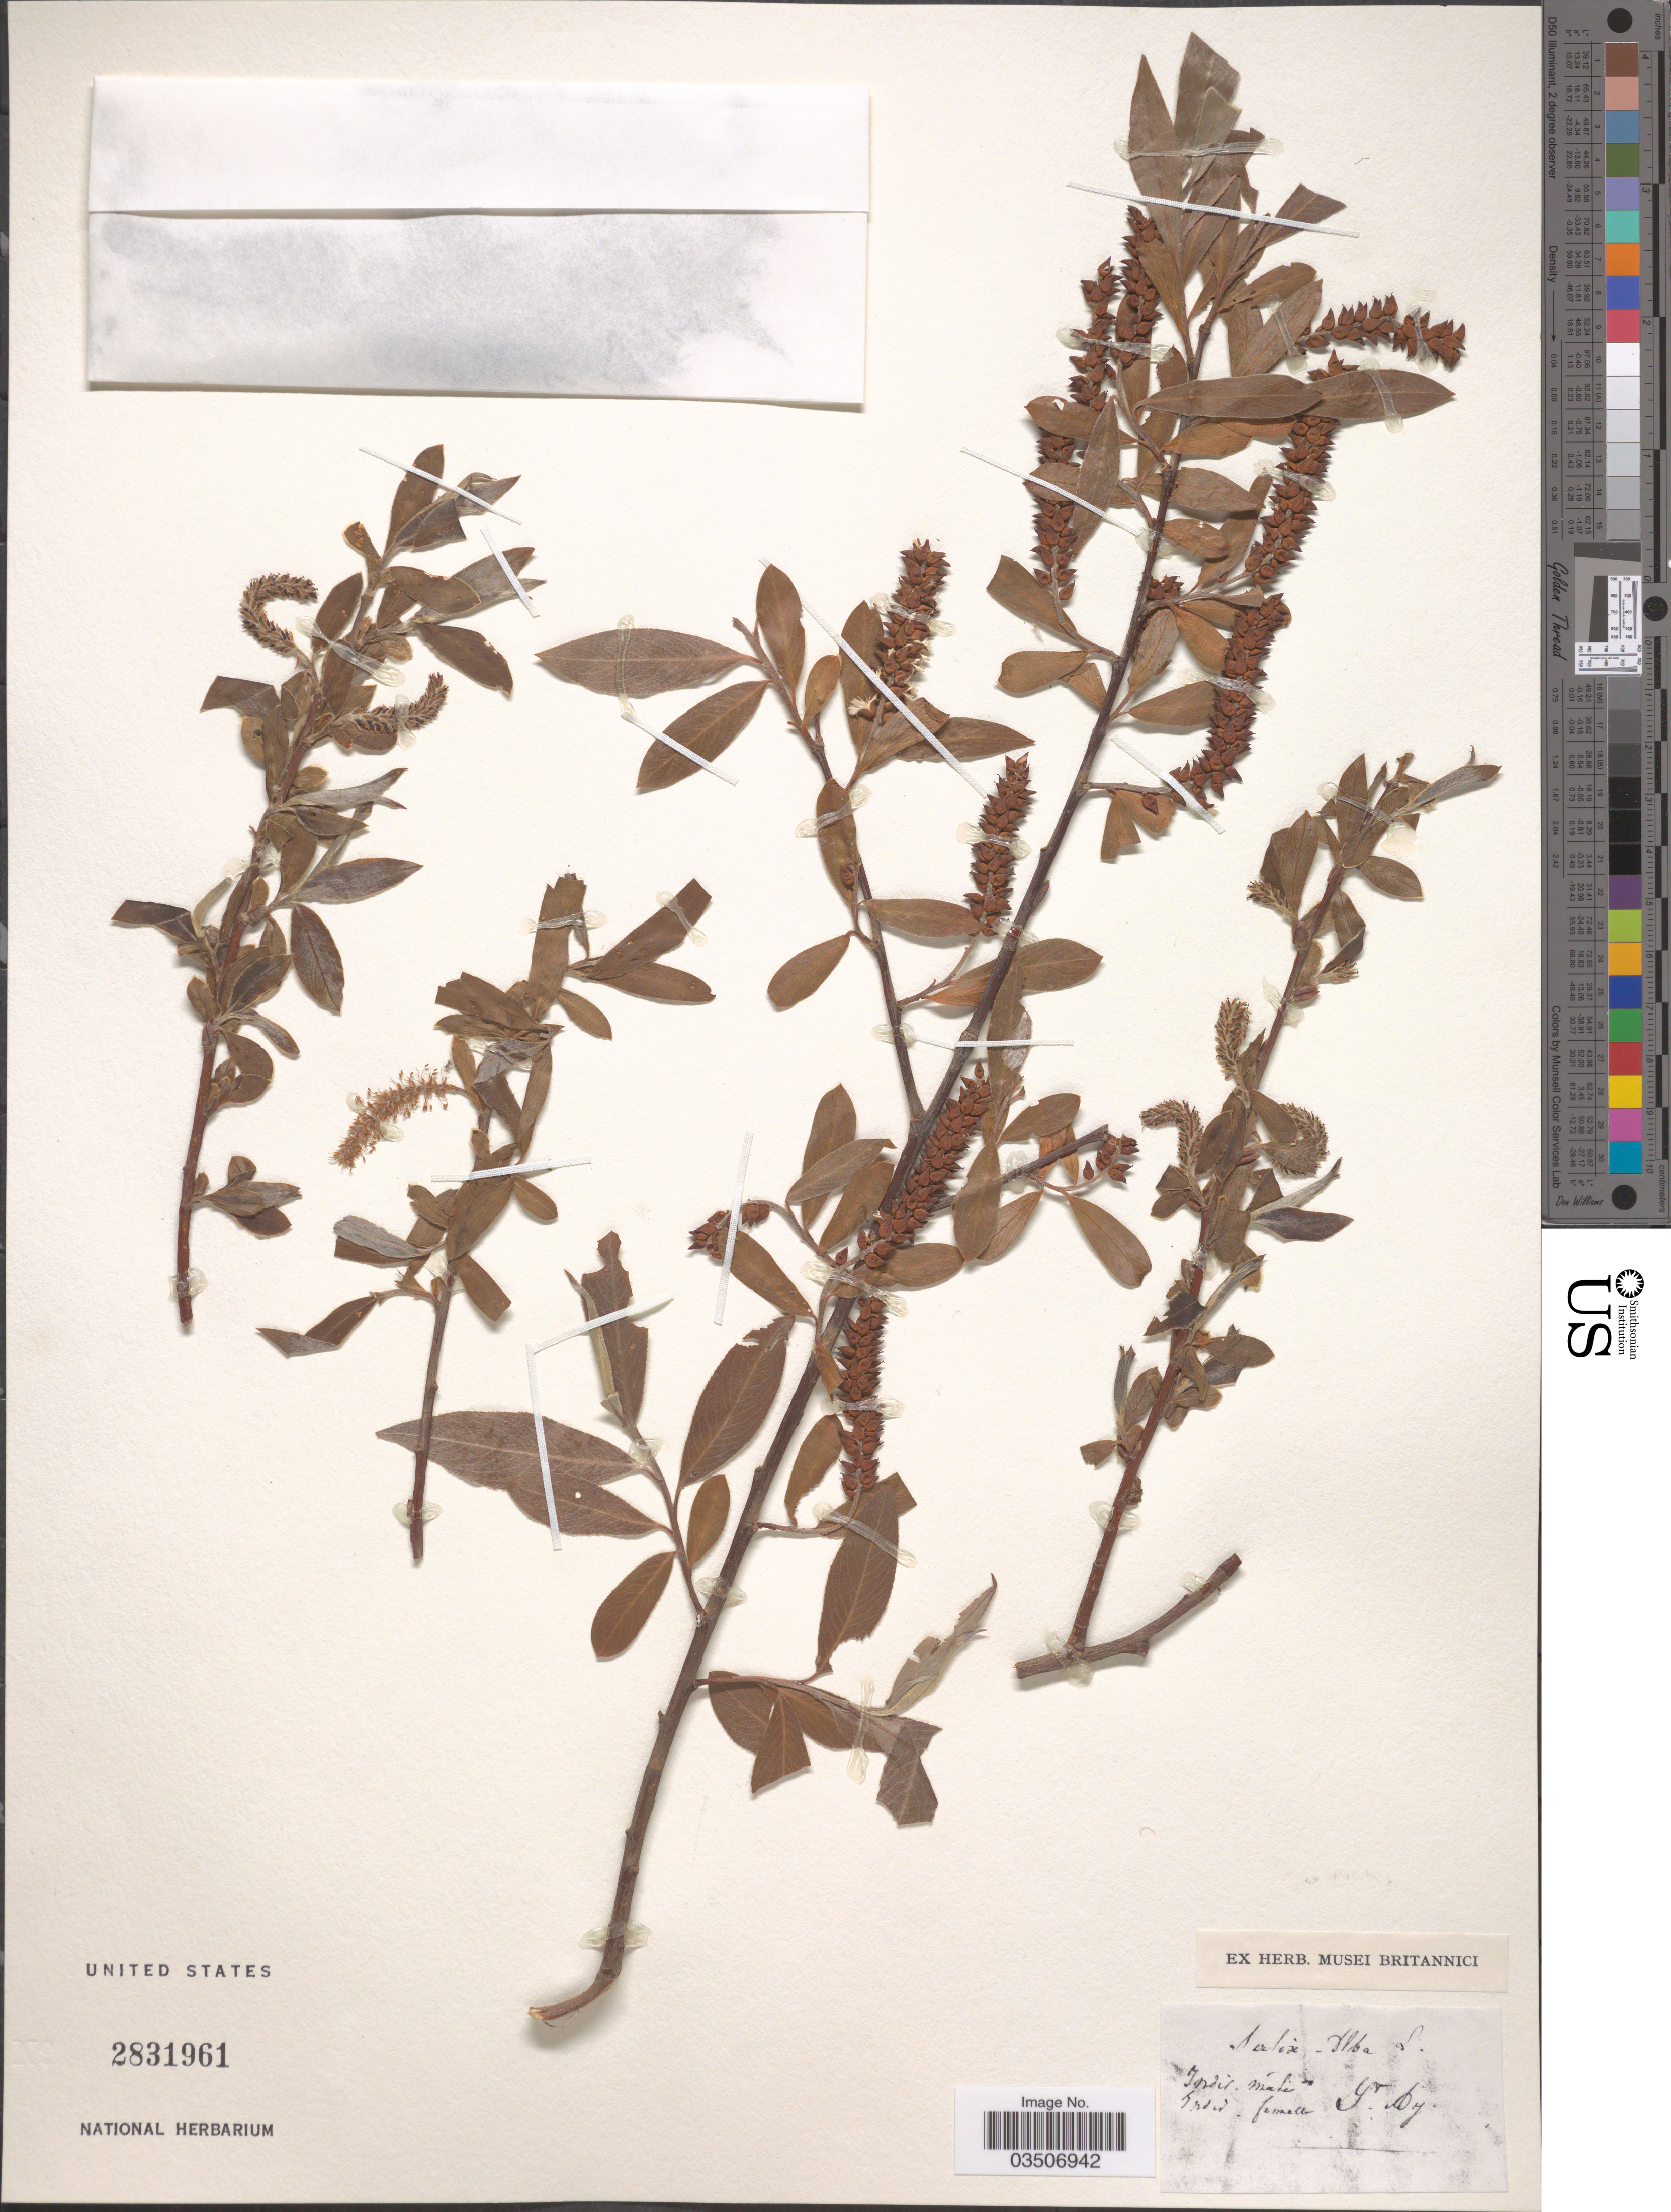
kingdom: Plantae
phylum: Tracheophyta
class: Magnoliopsida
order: Malpighiales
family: Salicaceae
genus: Salix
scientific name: Salix alba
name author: L.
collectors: ex herb. Musei Britannici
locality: Tordir- maler. Grded - femsella.Gt. Dy. [interpreted]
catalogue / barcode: US 2831961